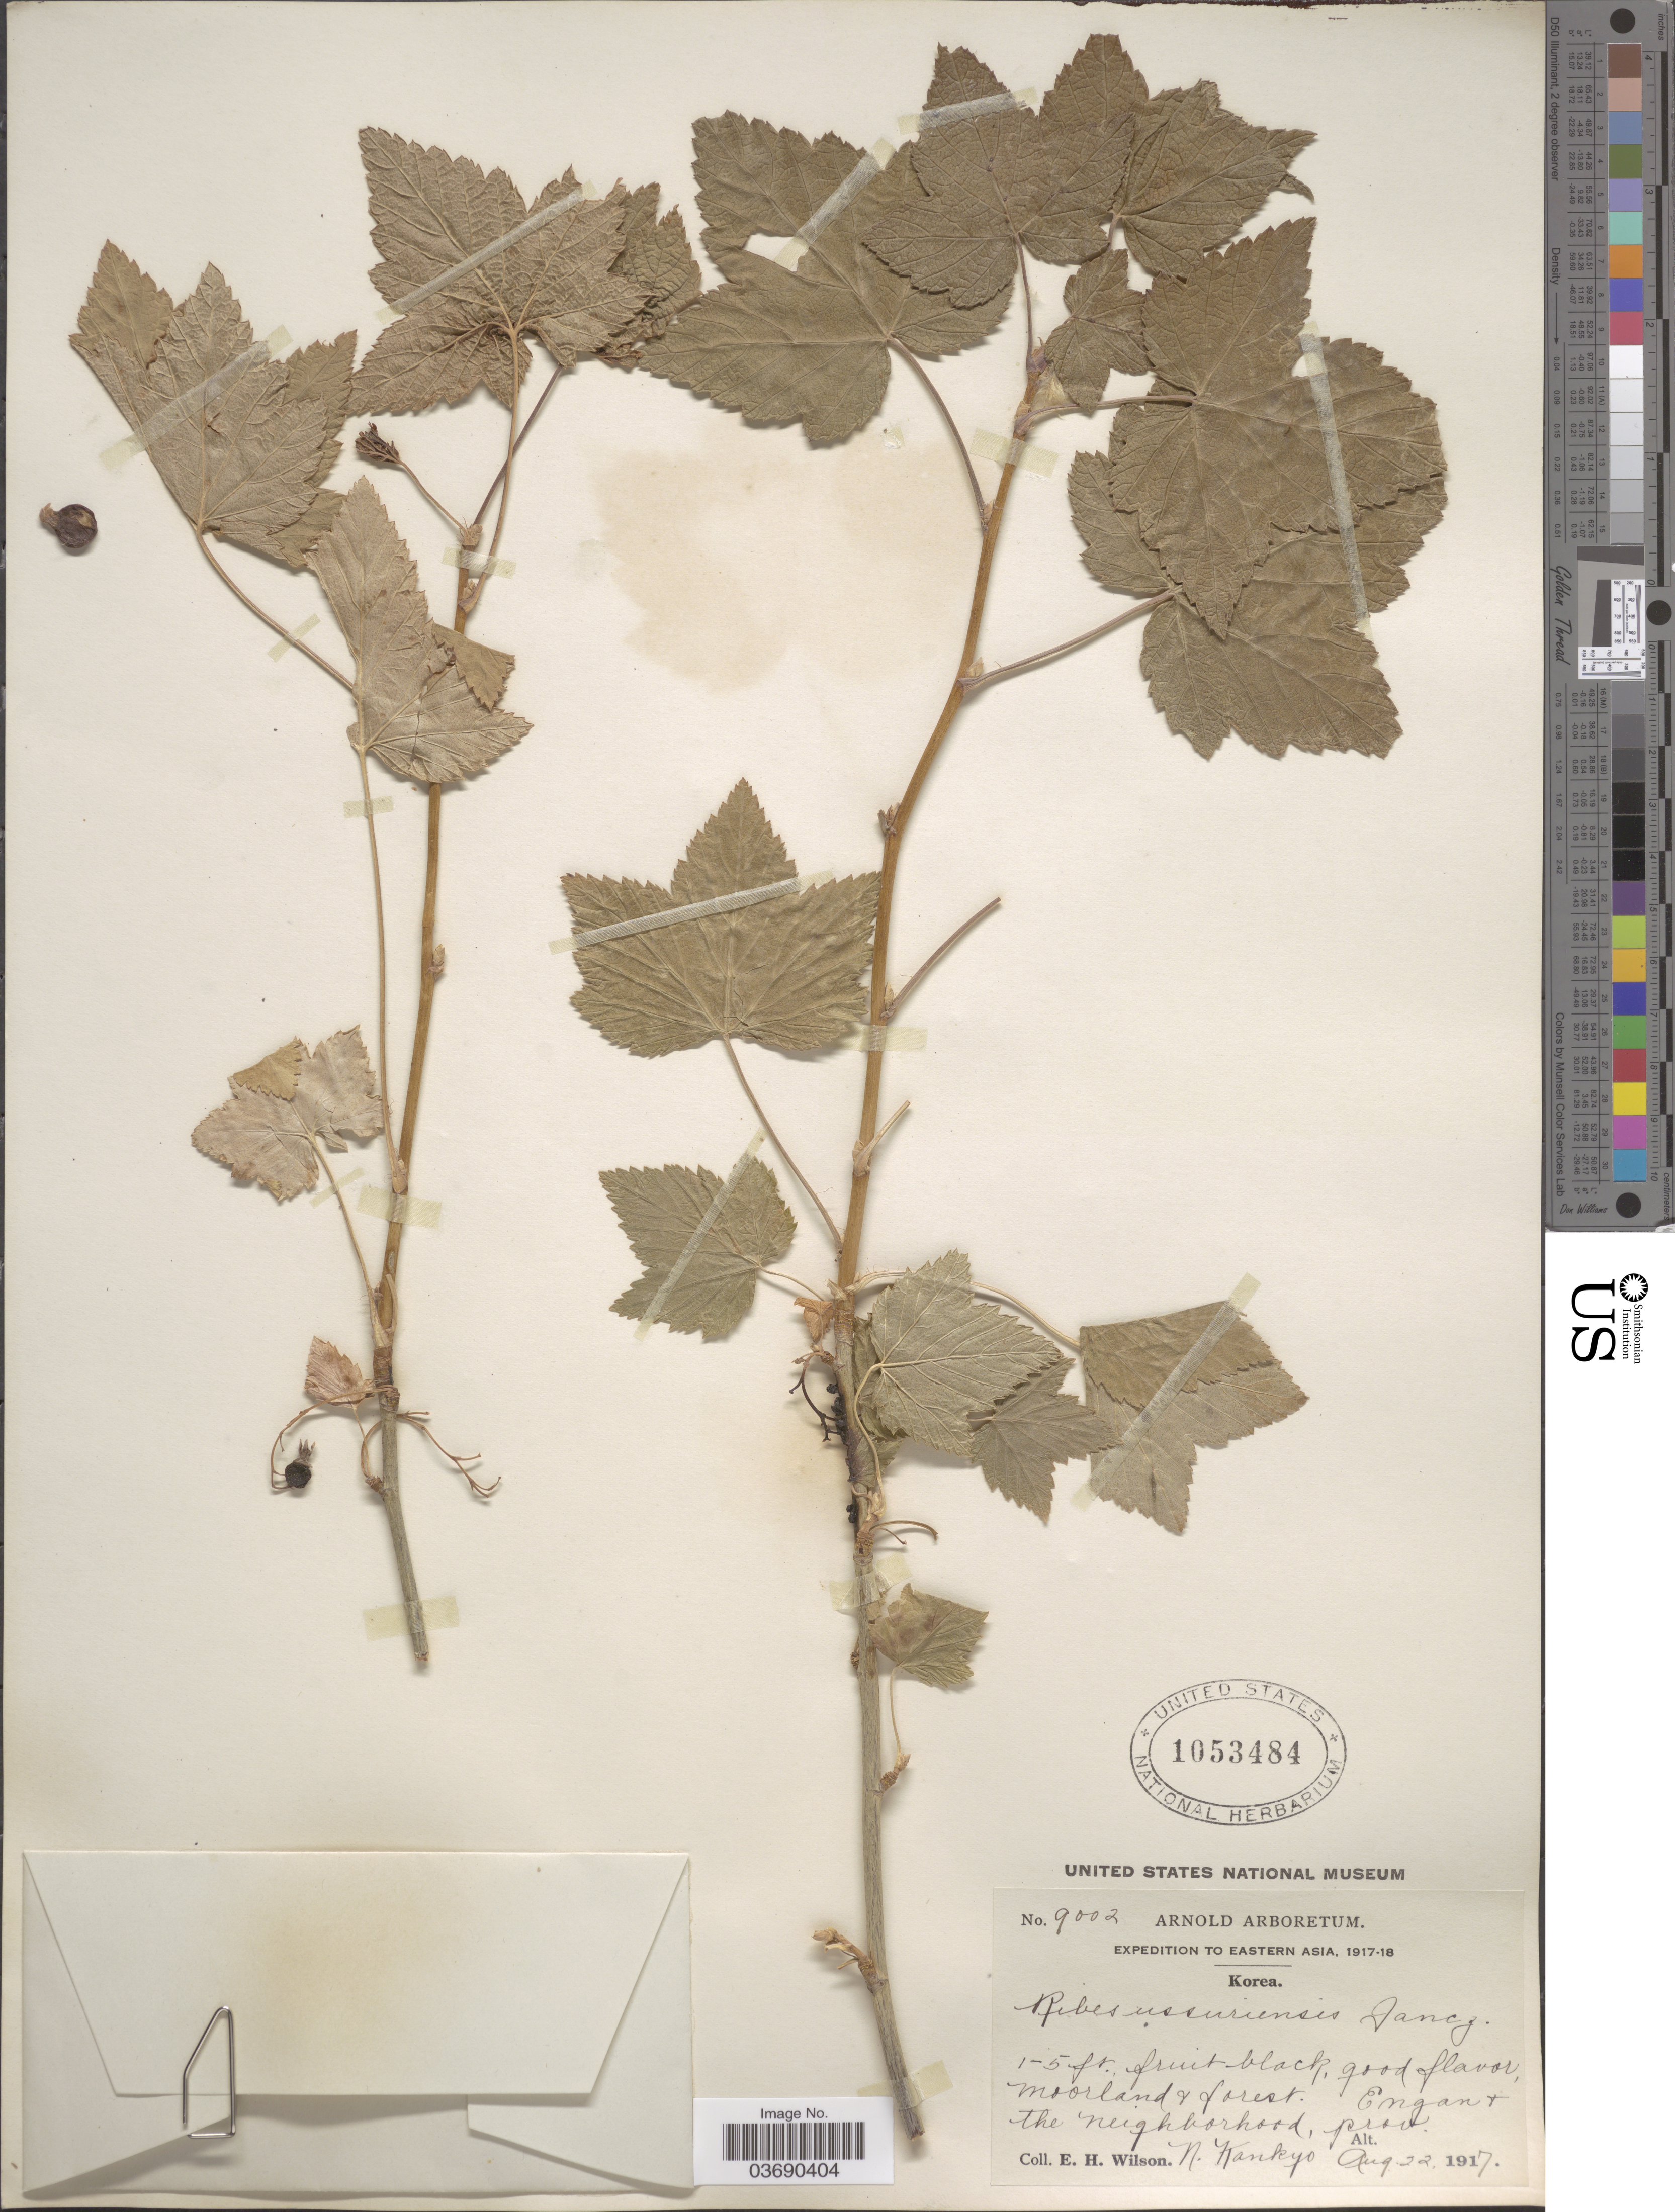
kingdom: Plantae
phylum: Tracheophyta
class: Magnoliopsida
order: Saxifragales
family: Grossulariaceae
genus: Ribes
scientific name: Ribes ussuriense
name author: Jancz.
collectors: E. Wilson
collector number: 9002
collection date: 1917-08-22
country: North Korea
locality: Eastern Asia. Korea. Prov. N. Kankyo.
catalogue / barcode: US 1053484